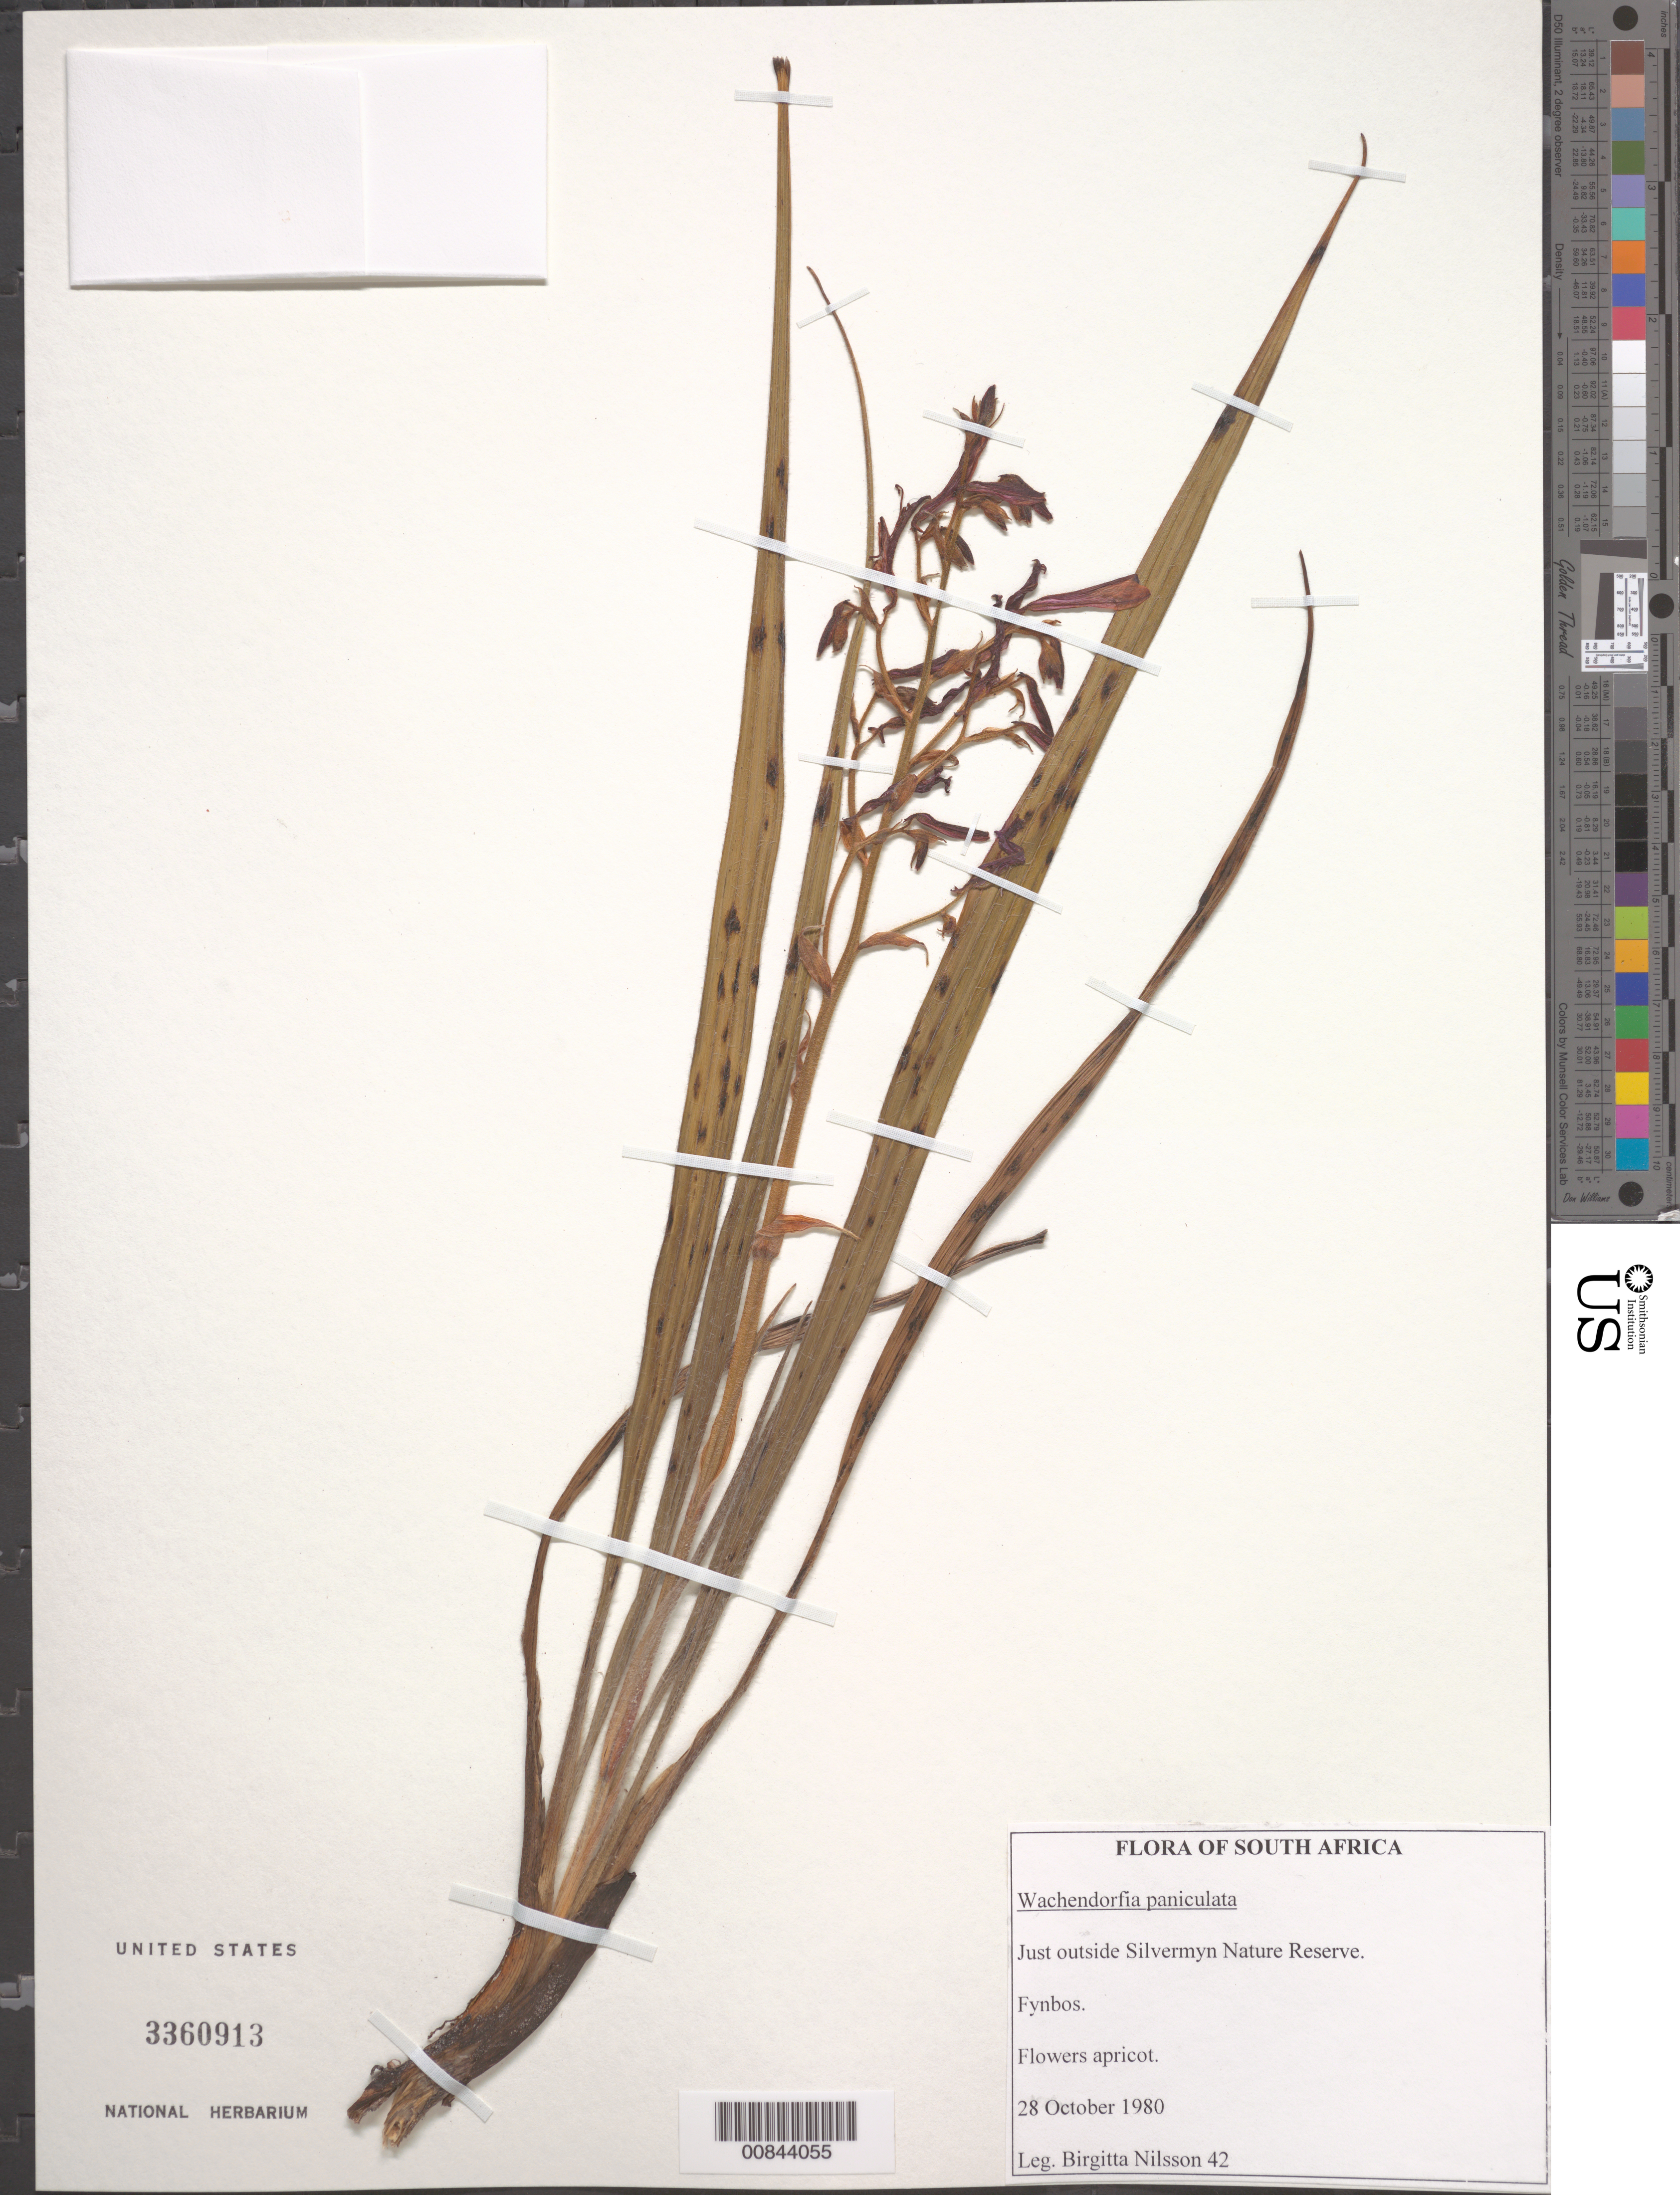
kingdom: Plantae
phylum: Tracheophyta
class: Liliopsida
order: Commelinales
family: Haemodoraceae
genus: Wachendorfia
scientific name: Wachendorfia paniculata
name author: L.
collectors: B. Carlin-Nilsson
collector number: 42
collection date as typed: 28 Oct 1980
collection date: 1980-10-28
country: South Africa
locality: Outside Silvermyn Nature Reserve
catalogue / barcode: US 3360913